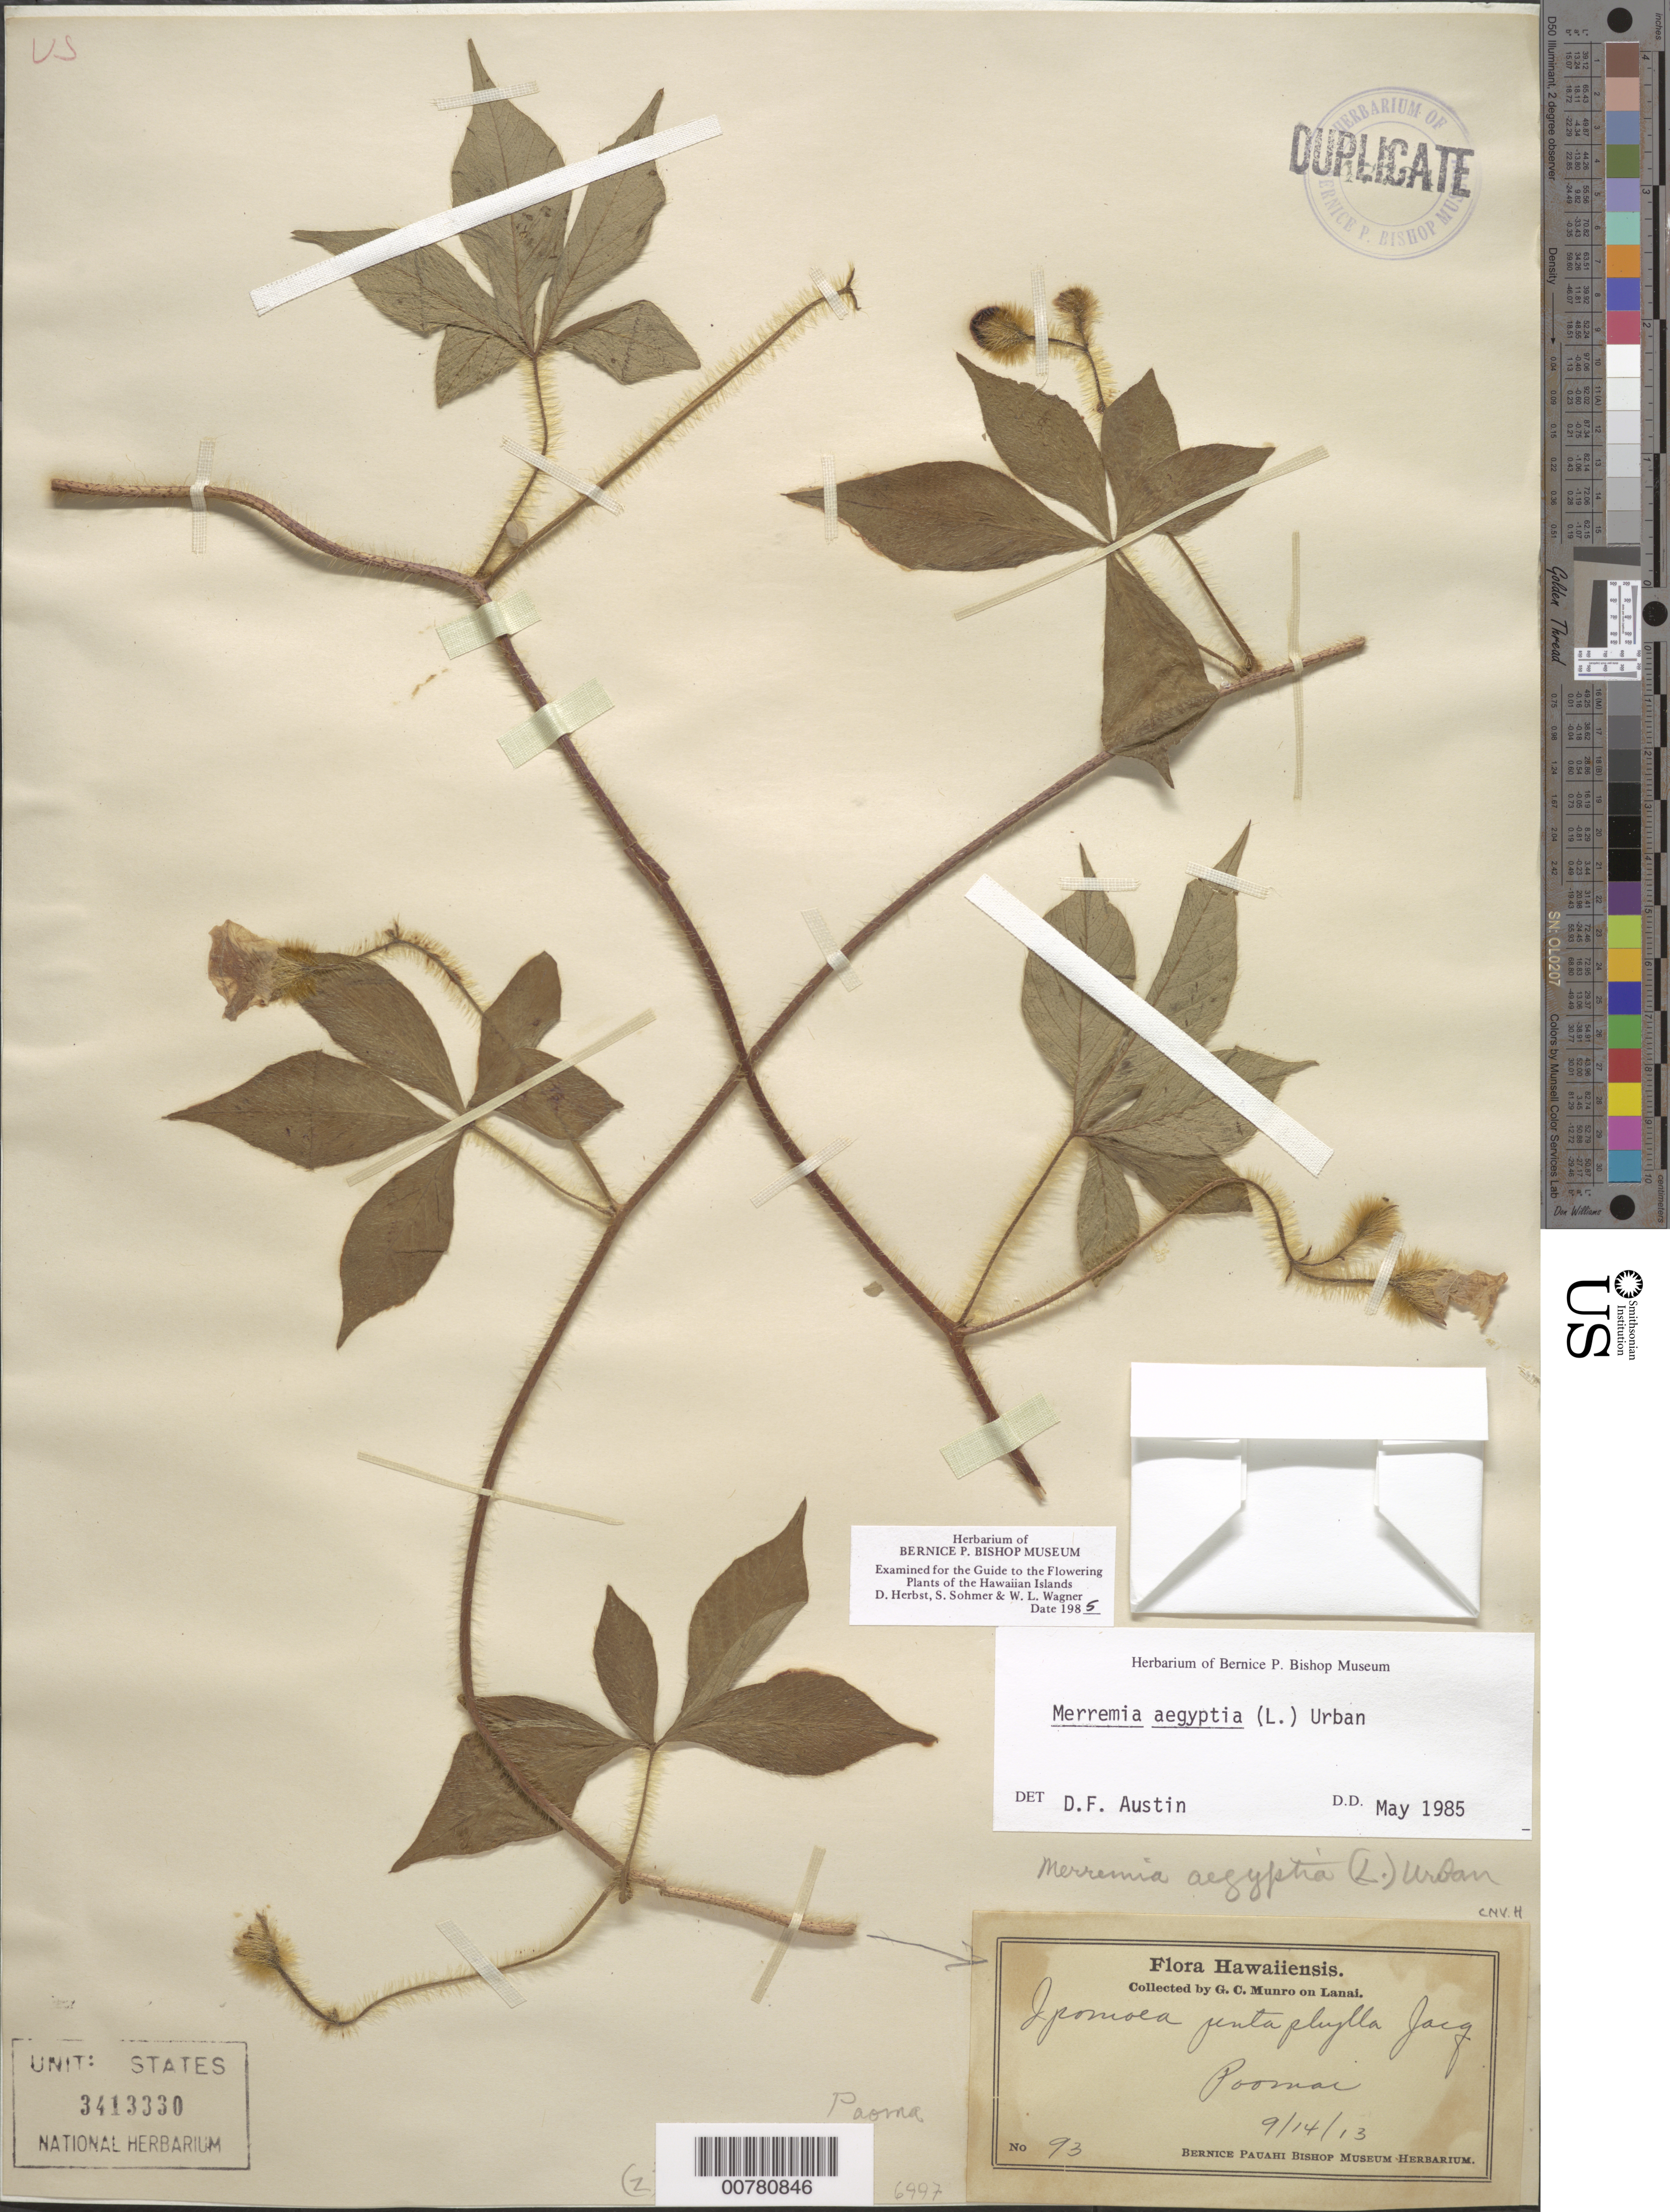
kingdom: Plantae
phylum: Tracheophyta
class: Magnoliopsida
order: Solanales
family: Convolvulaceae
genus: Distimake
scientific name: Distimake aegyptius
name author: (L.) A. R. Simões & Staples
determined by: Wagner, W. L., (BOT), Smithsonian Institution - National Museum of Natural History (UNITED STATES)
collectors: G. C. Munro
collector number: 93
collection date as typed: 14 Sep 1913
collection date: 1913-09-14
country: United States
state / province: Hawaii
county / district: Maui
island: Lana'i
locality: Poomai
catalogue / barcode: US 3413330